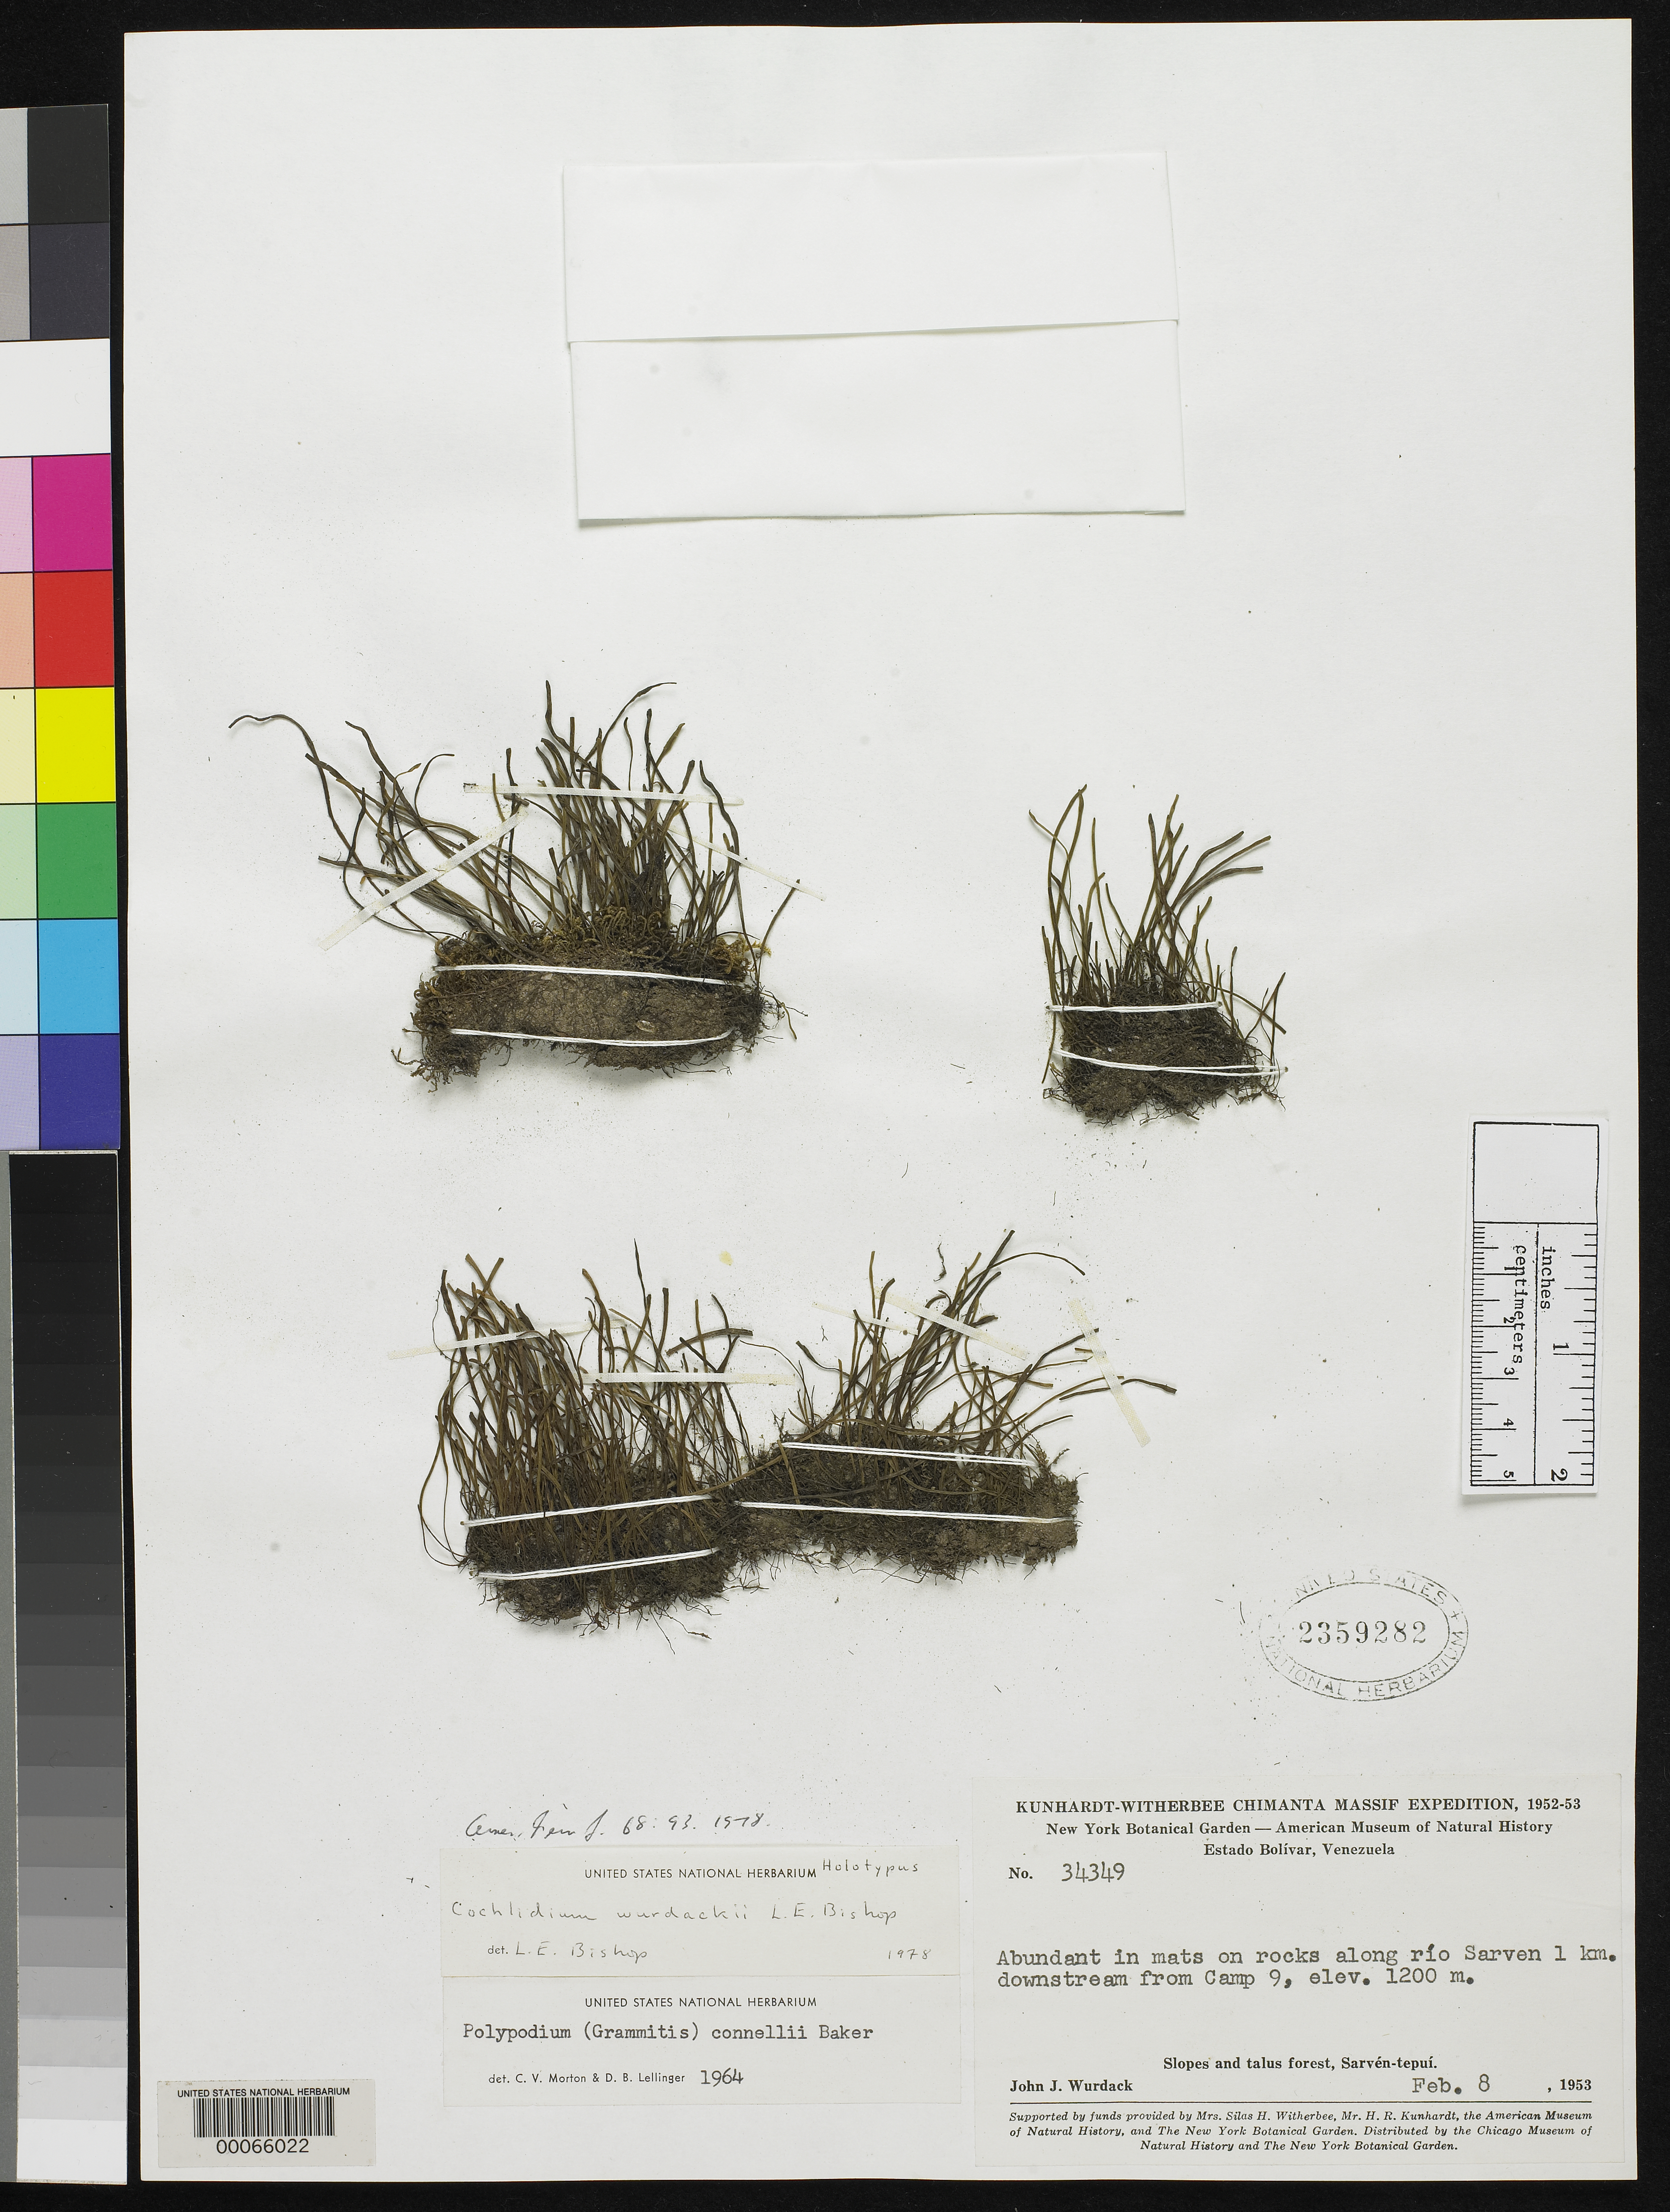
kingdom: Plantae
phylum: Tracheophyta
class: Polypodiopsida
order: Polypodiales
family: Polypodiaceae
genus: Cochlidium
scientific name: Cochlidium wurdackii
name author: L.E. Bishop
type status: Holotype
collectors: J. J. Wurdack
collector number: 34349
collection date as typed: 08 Feb 1953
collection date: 1953-02-08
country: Venezuela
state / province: Bolivar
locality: Sarven-tepui, along the Rio Sarven, 1 km downstream from camp 9.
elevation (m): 1200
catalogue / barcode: US 2359282